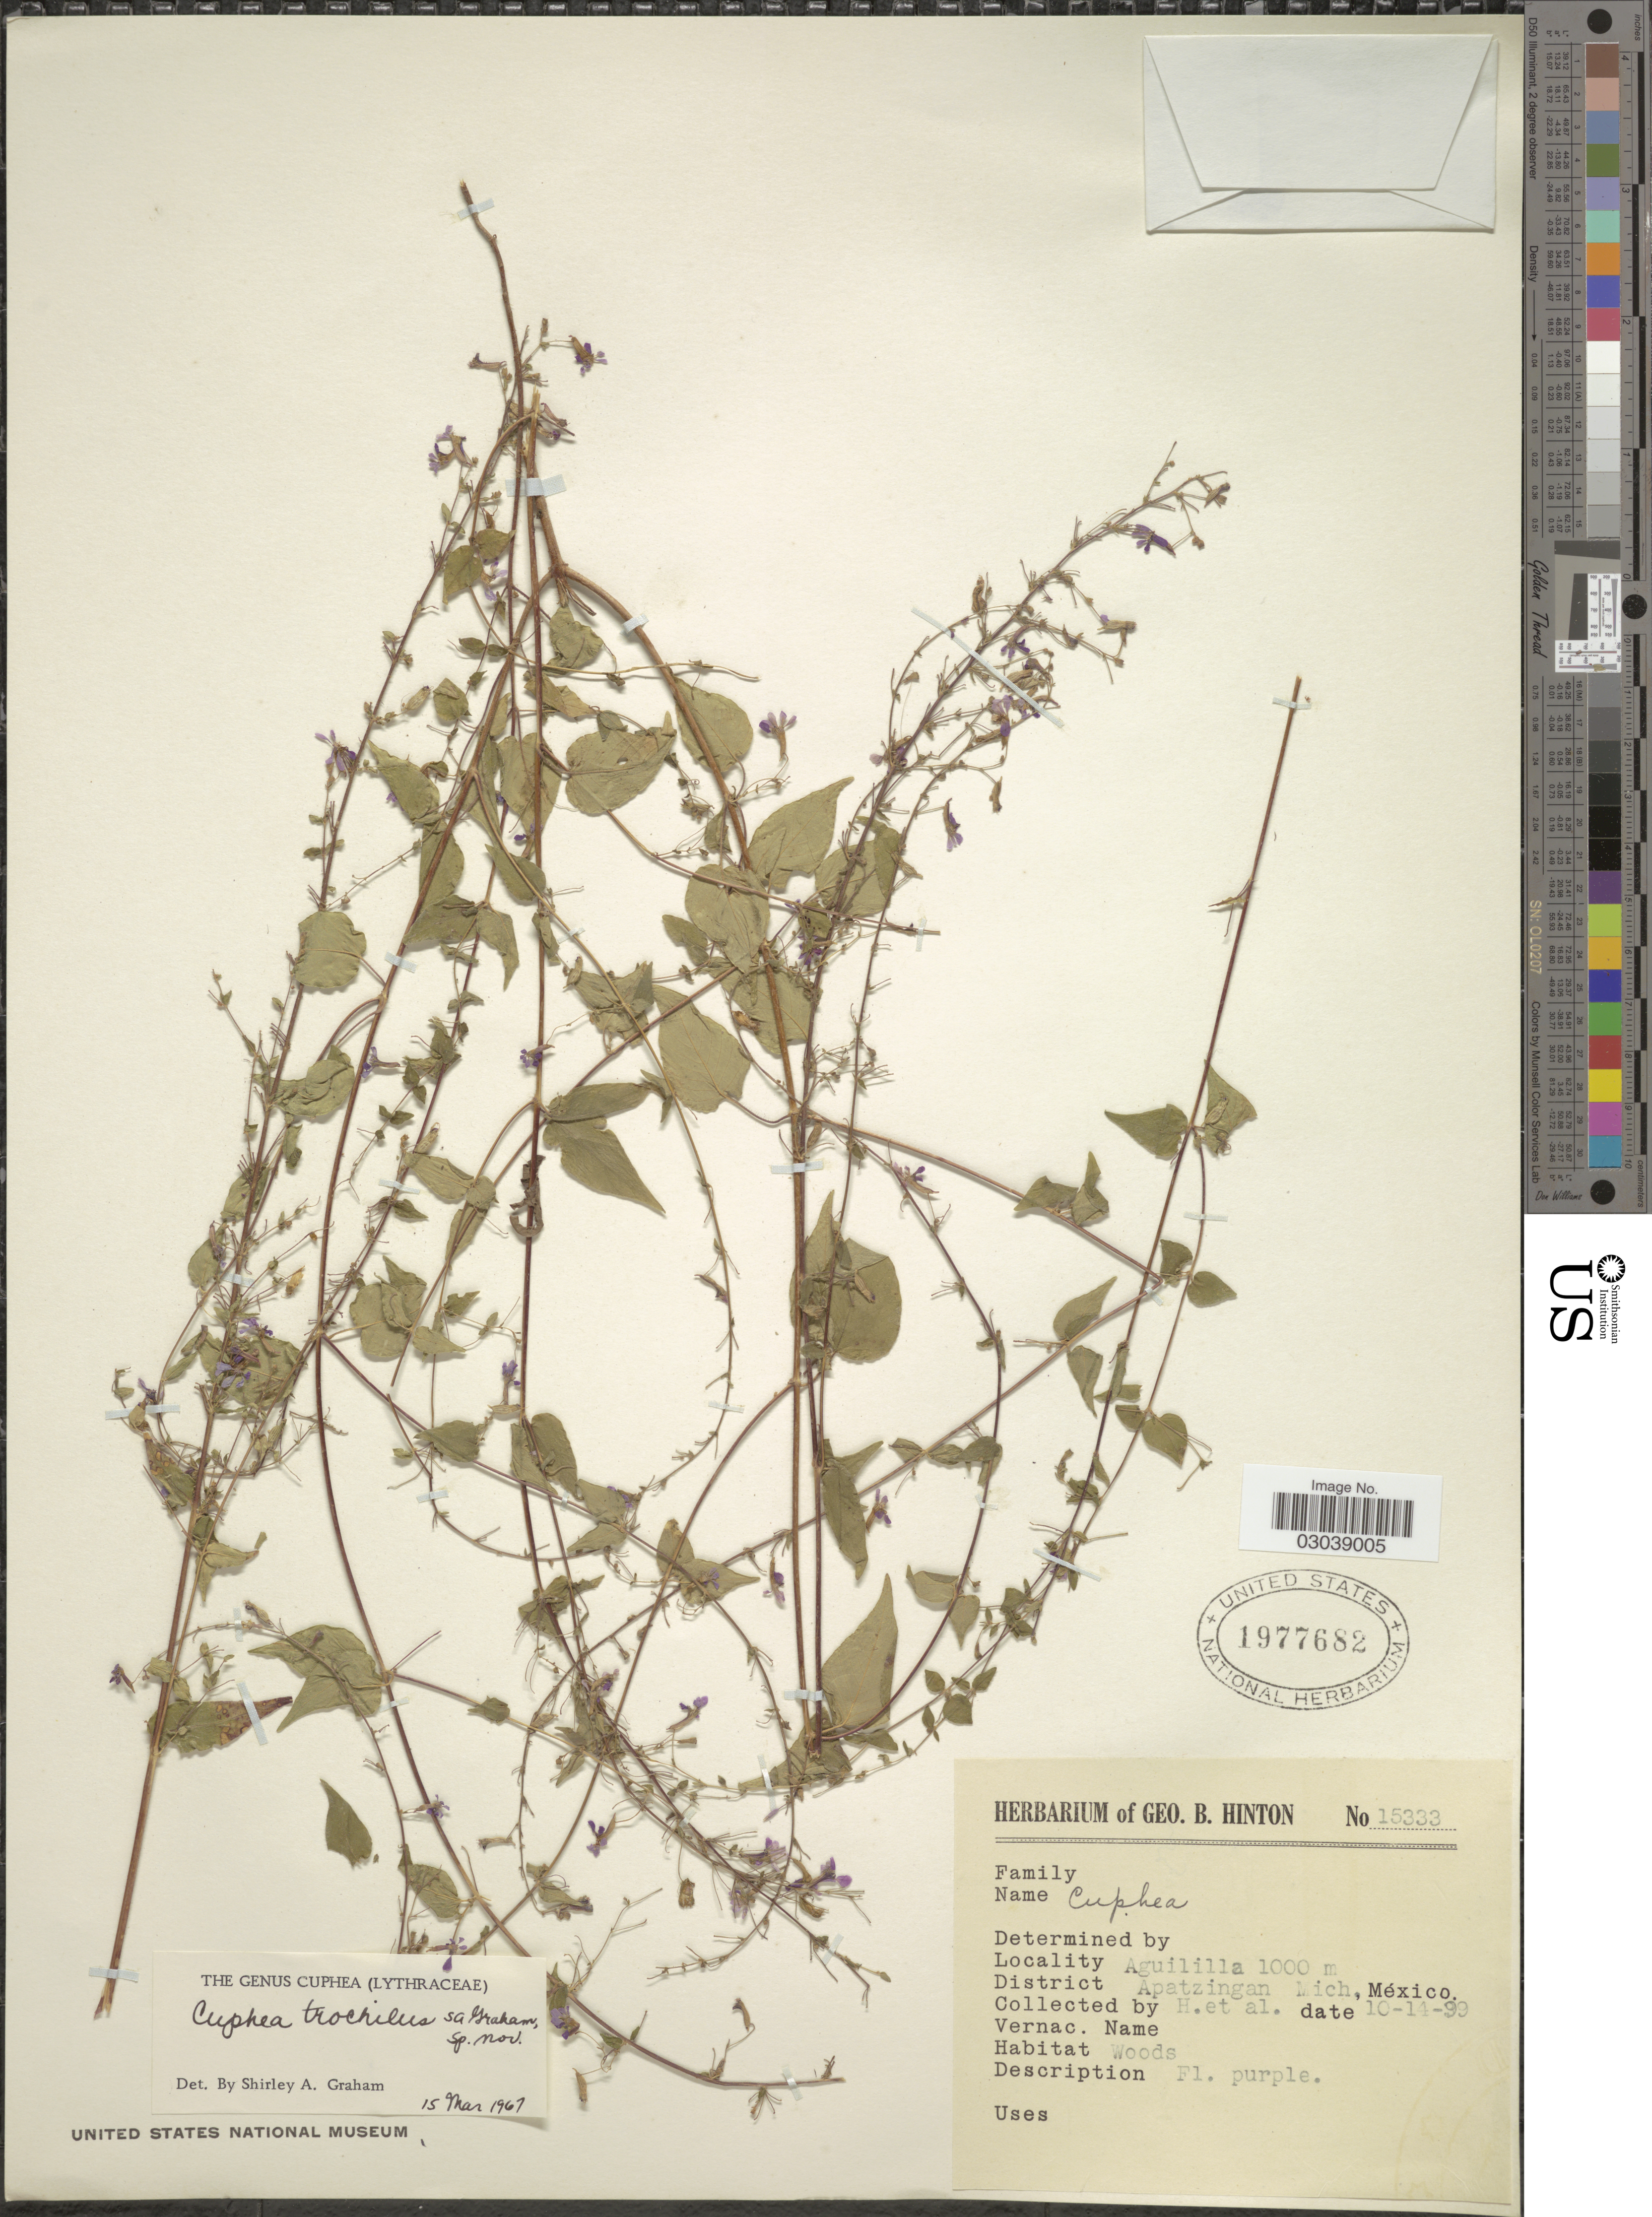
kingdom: Plantae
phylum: Tracheophyta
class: Magnoliopsida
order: Myrtales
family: Lythraceae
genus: Cuphea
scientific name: Cuphea trochilus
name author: S.A. Graham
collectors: G. B. Hinton & et al.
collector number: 15333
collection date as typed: Transcribed d/m/y: 14/10/99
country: Mexico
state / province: Michoacán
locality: Aguililla, District Apatzingan Mich.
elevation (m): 1000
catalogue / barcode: US 1977682